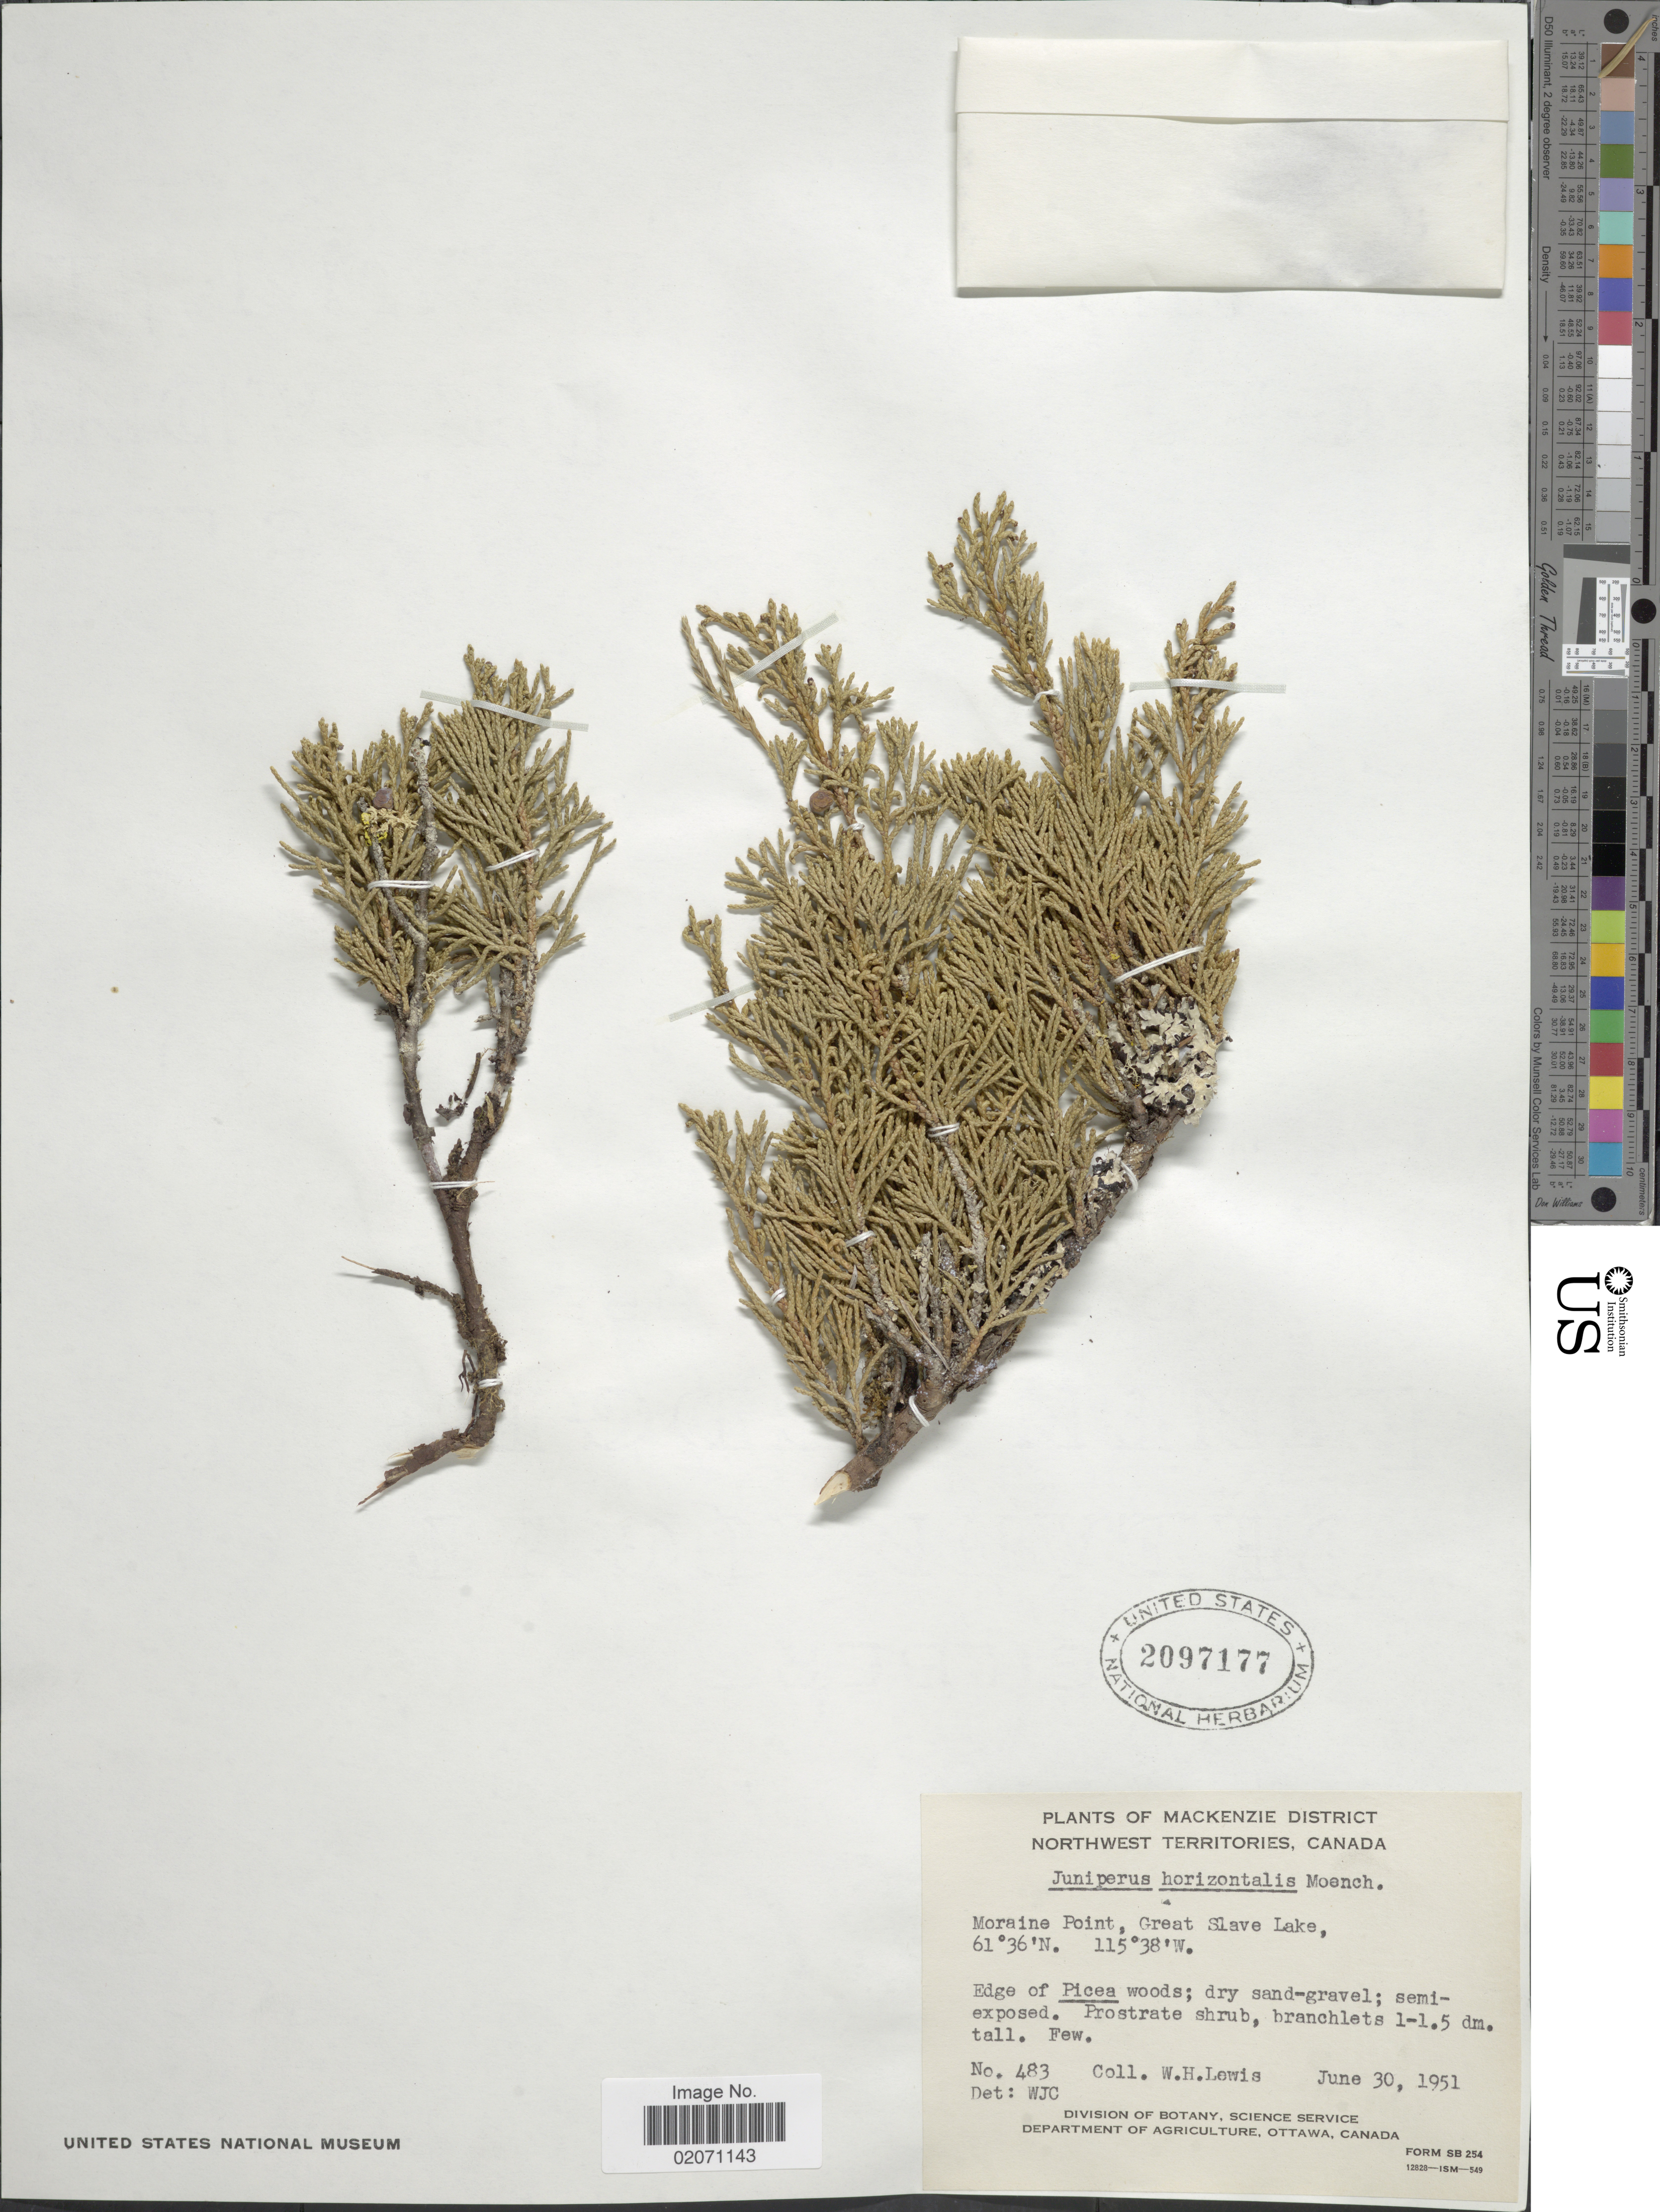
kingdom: Plantae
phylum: Tracheophyta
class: Pinopsida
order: Pinales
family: Cupressaceae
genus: Juniperus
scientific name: Juniperus horizontalis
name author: Moench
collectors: W. H. Lewis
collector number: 483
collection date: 1951-06-30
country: Canada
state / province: Northwest Territories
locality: Mackenzie District, Moraine Point, Great Slave Lake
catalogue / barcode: US 2097177